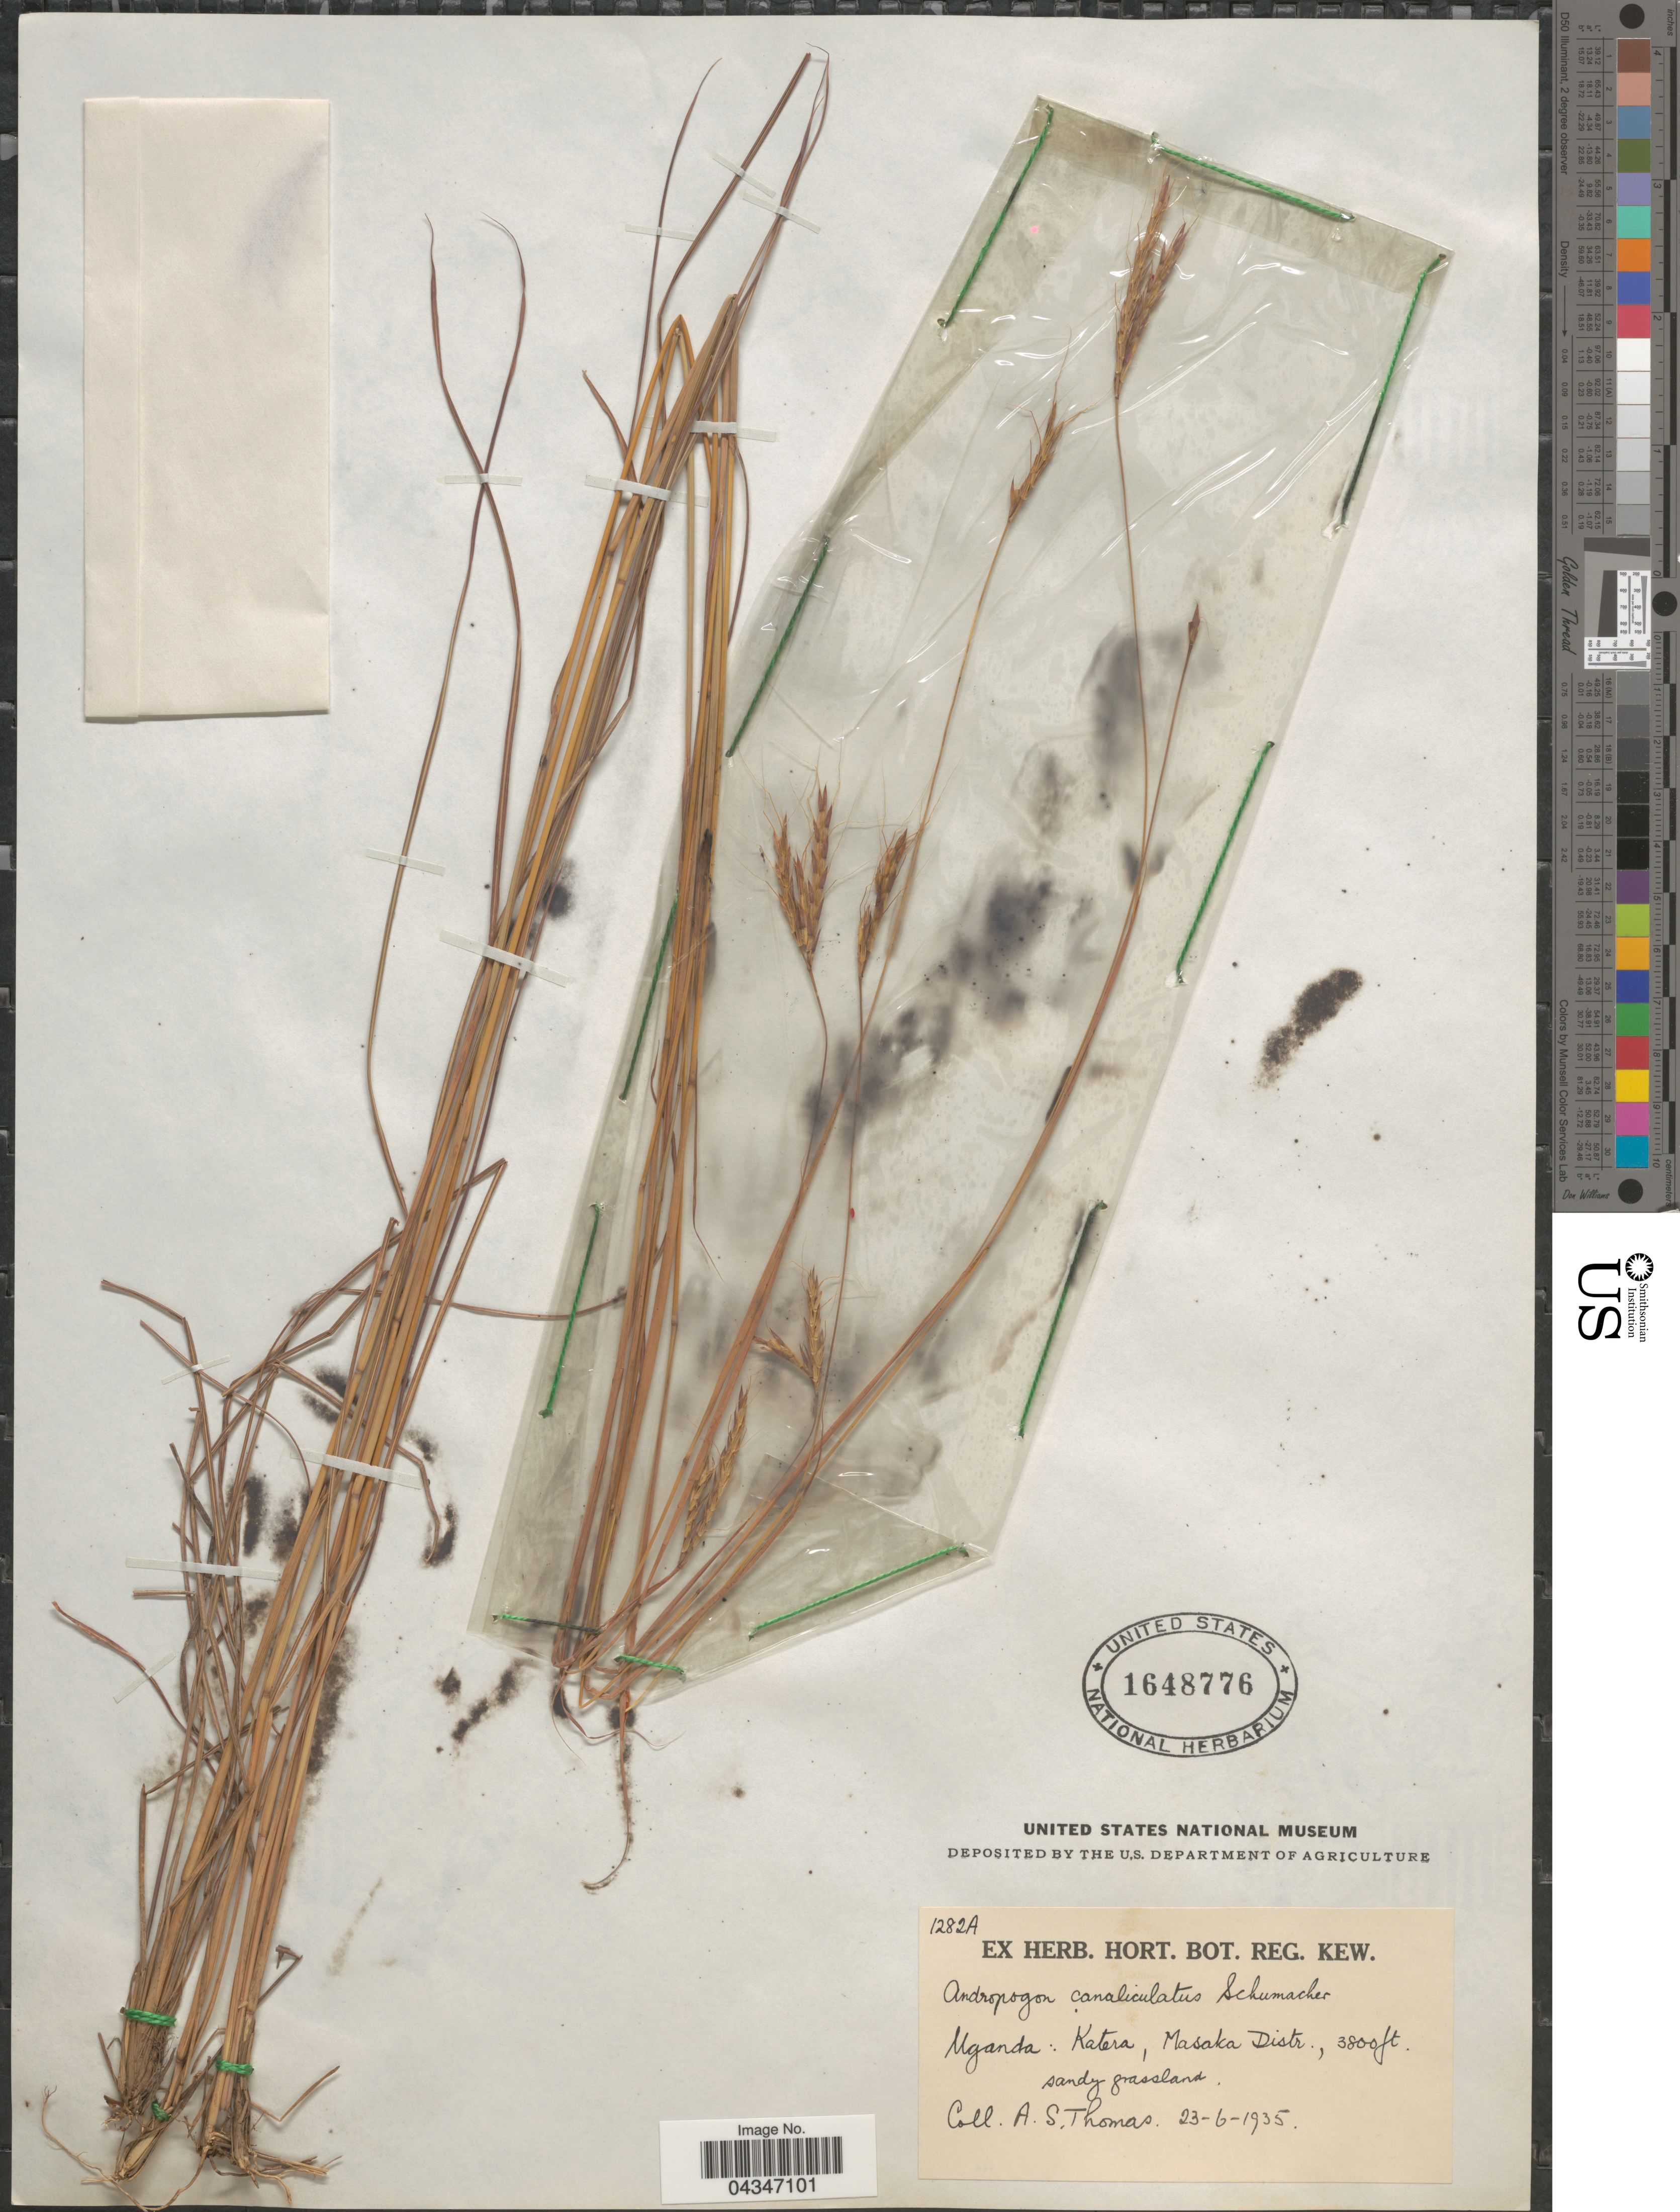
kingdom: Plantae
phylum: Tracheophyta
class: Liliopsida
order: Poales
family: Poaceae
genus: Andropogon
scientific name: Andropogon canaliculatus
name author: Schumach.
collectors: A. Thomas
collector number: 1282A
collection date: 1935-06-23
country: Uganda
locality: Katera, Masaka Distr.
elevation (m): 1158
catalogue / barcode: US 1648776